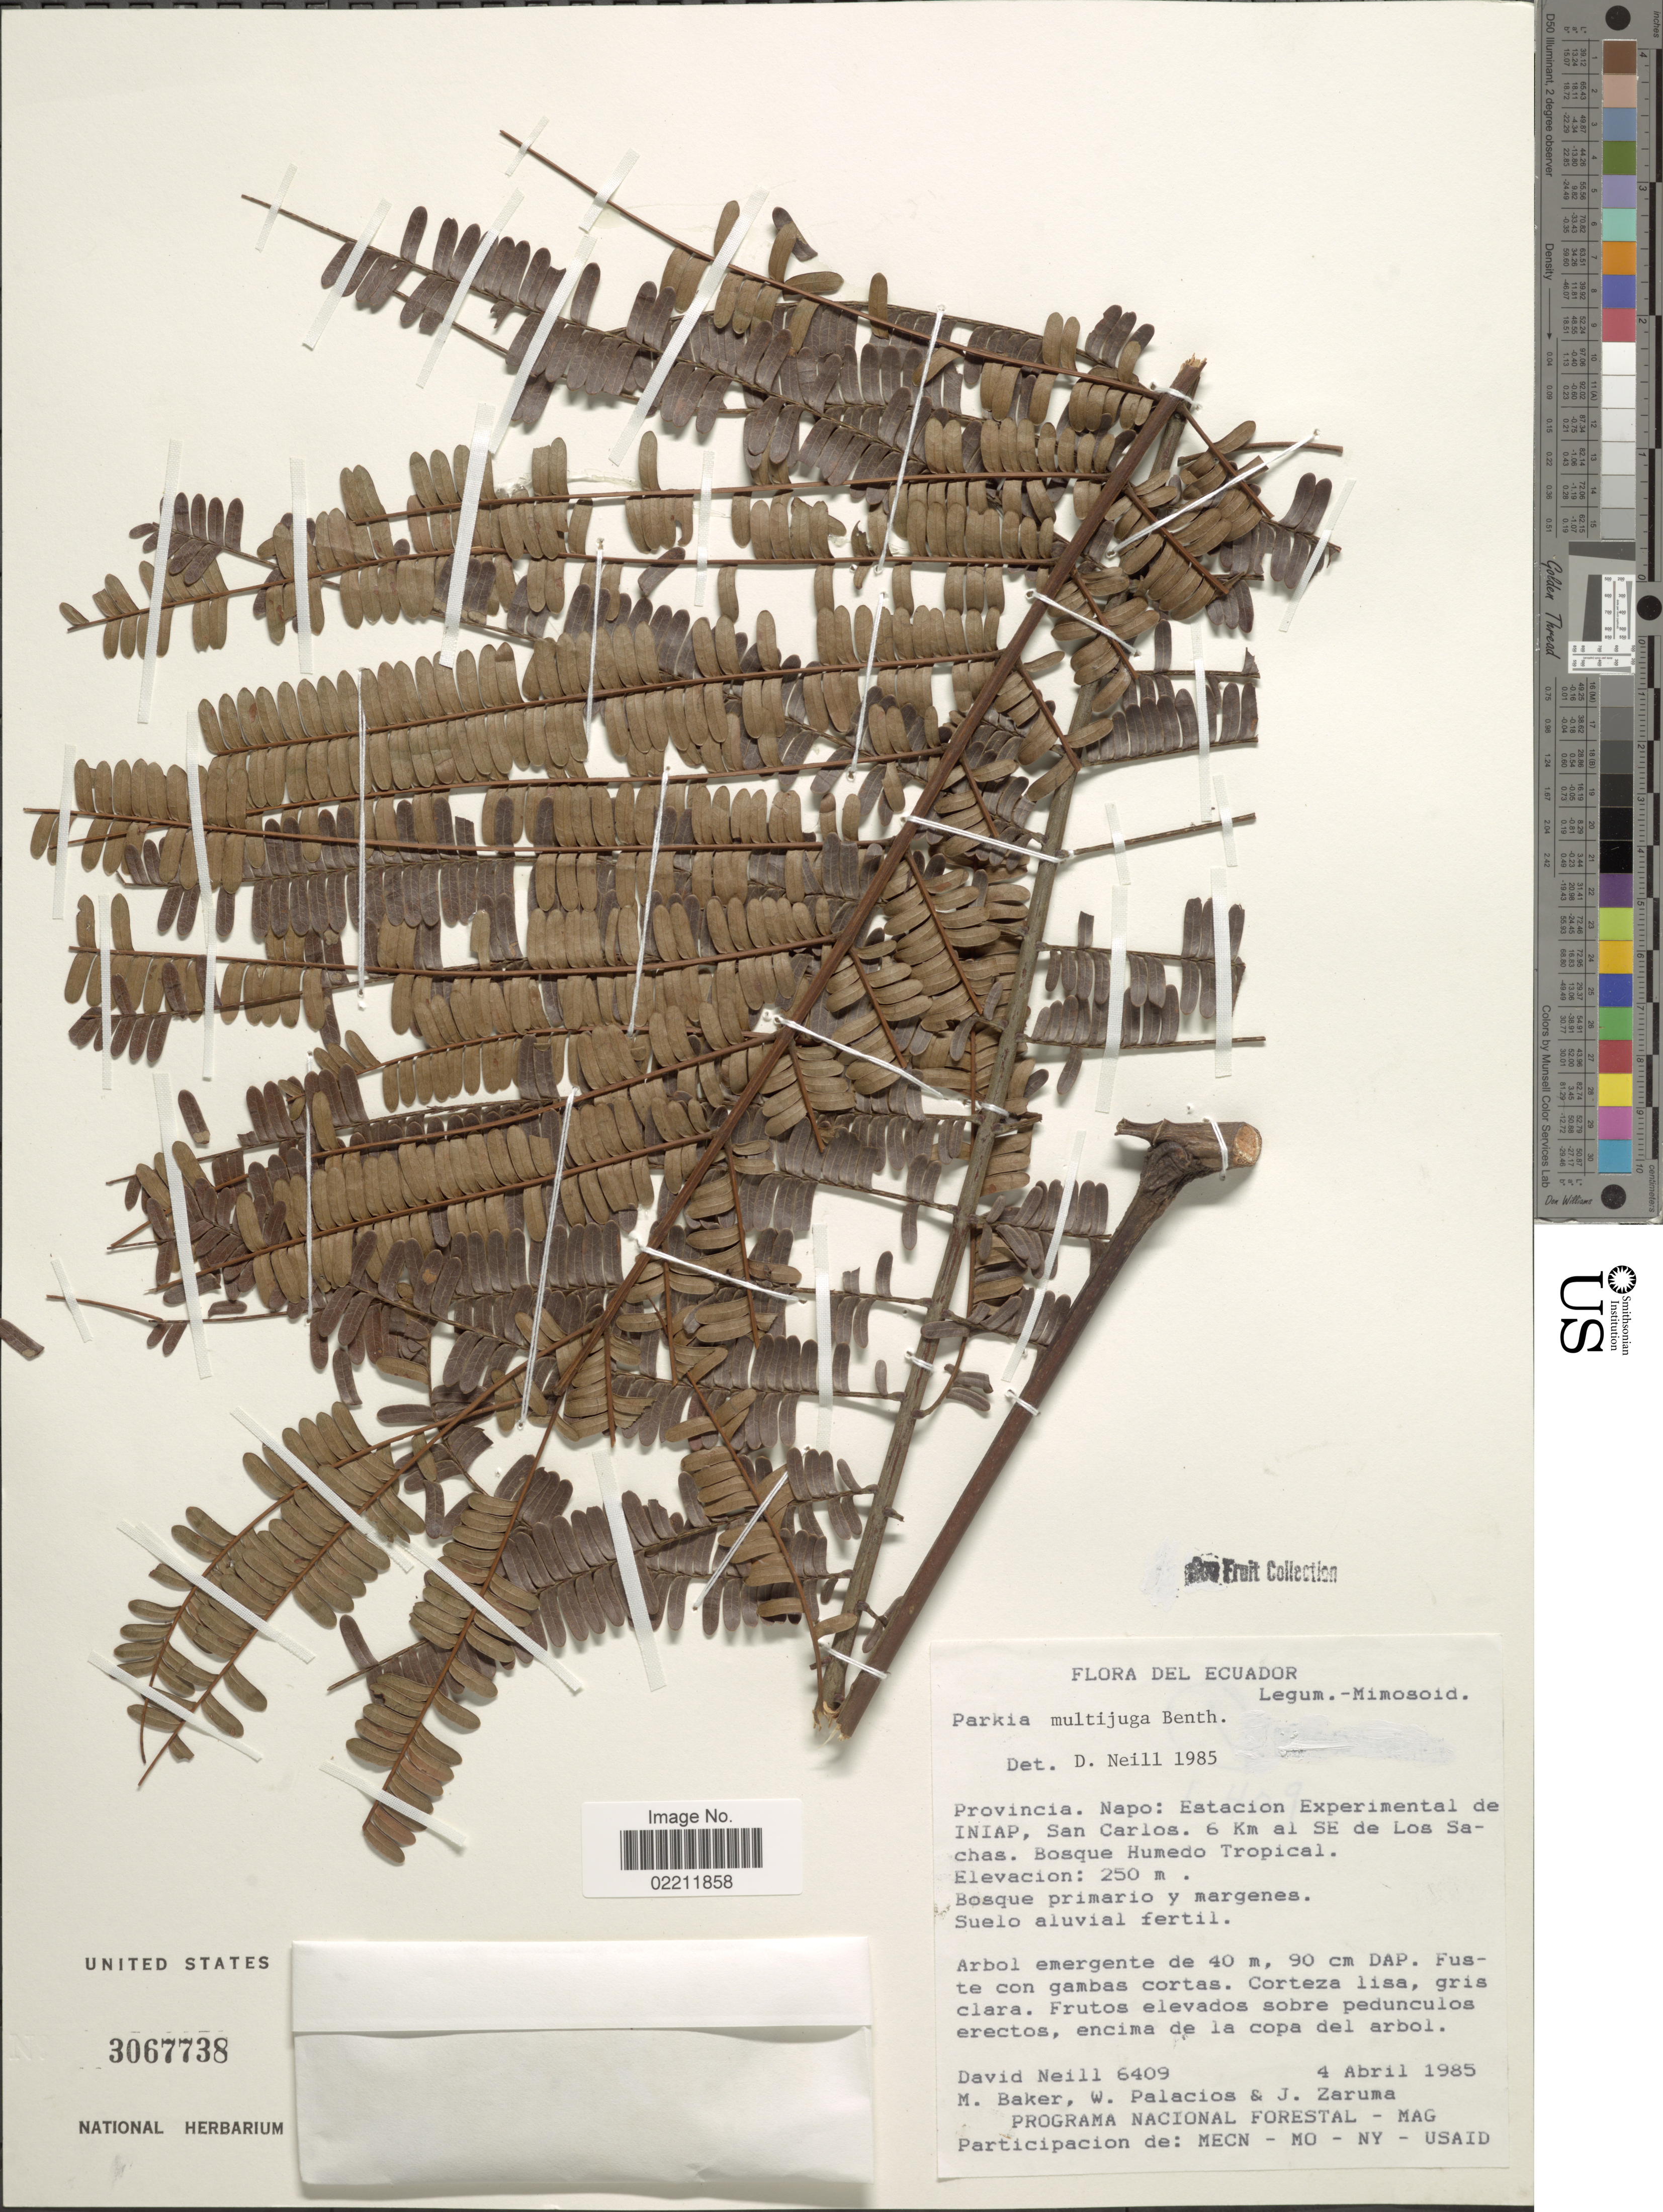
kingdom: Plantae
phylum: Tracheophyta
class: Magnoliopsida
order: Fabales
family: Fabaceae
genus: Parkia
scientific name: Parkia multijuga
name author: Benth.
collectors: D. Neill, M. Baker, W. Palacios & J. Zaruma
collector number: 6409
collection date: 1985-04-04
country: Ecuador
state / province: Napo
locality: Provincia. Napo: Estacion Experimental de INIAP, San Carlos. 6 km al SE de Los Sachas.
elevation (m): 250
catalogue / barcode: US 3067738